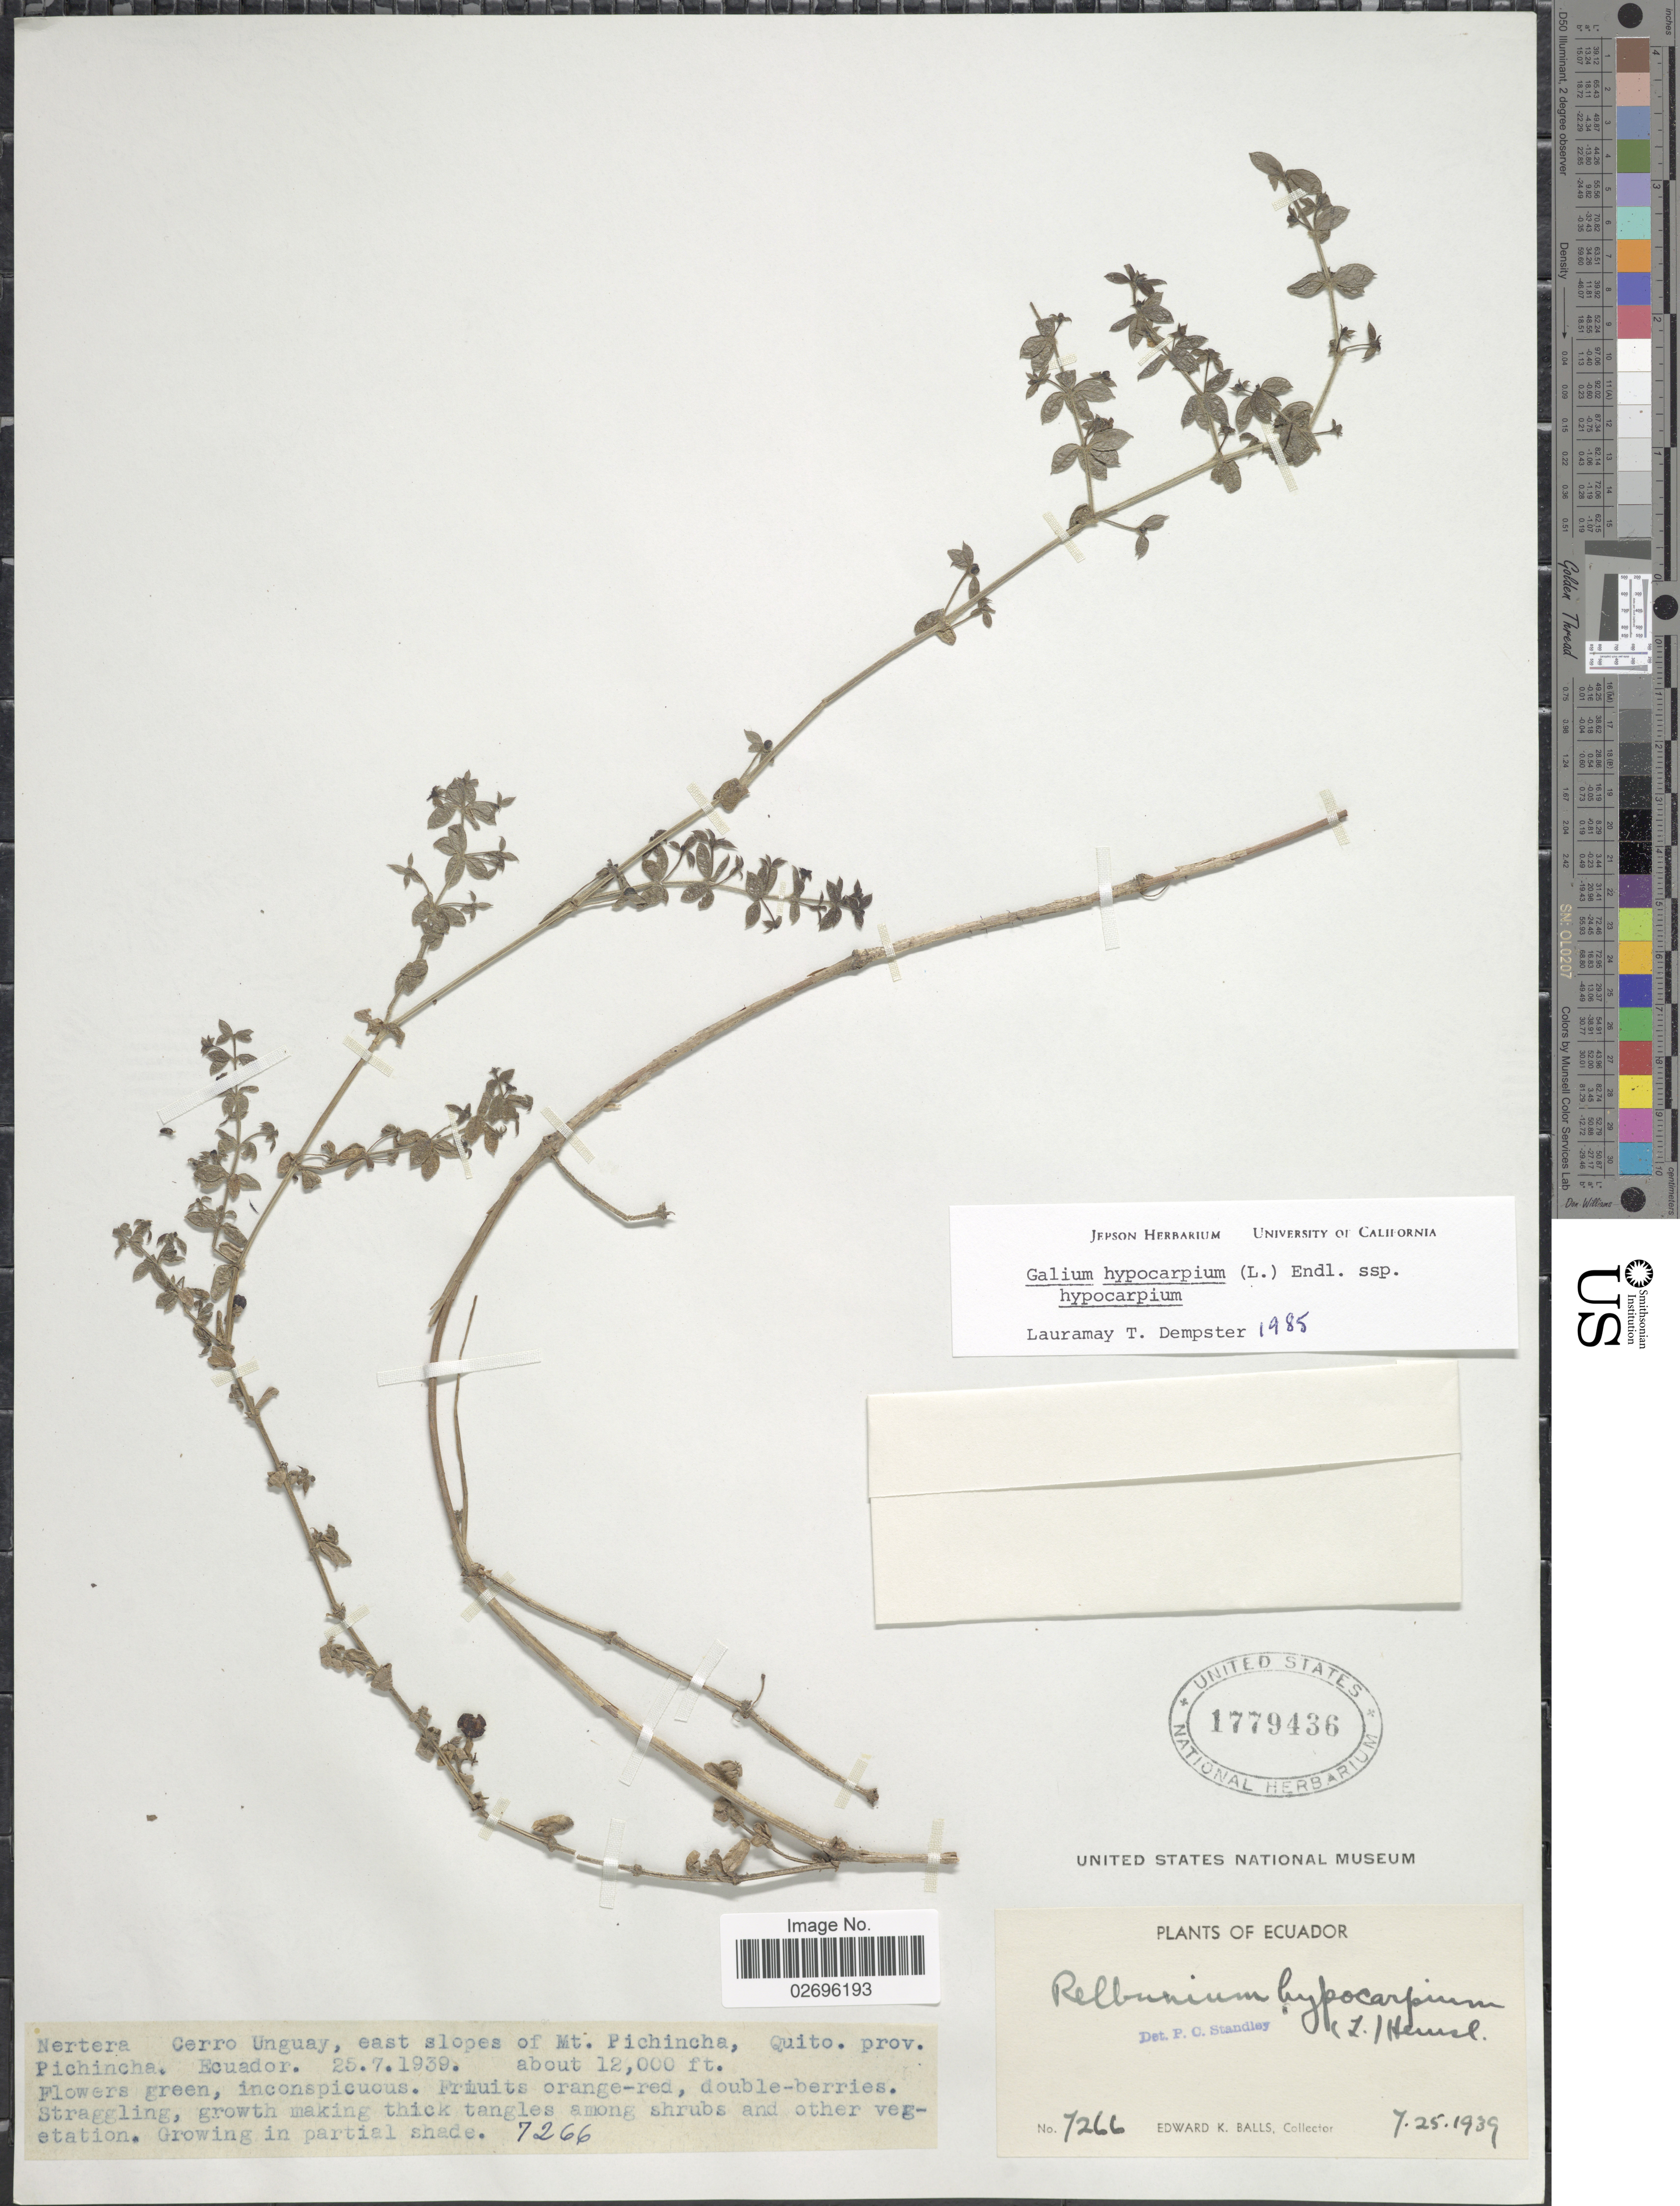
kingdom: Plantae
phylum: Tracheophyta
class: Magnoliopsida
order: Gentianales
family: Rubiaceae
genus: Galium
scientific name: Galium hypocarpium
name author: (L.) Endl. ex Griseb.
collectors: E. K. Balls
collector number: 7266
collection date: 1939-07-25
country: Ecuador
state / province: Pichincha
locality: Nertera Cerro Unguay, east slopes of Mt. Pichincha, Quito.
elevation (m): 3658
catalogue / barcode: US 1779436